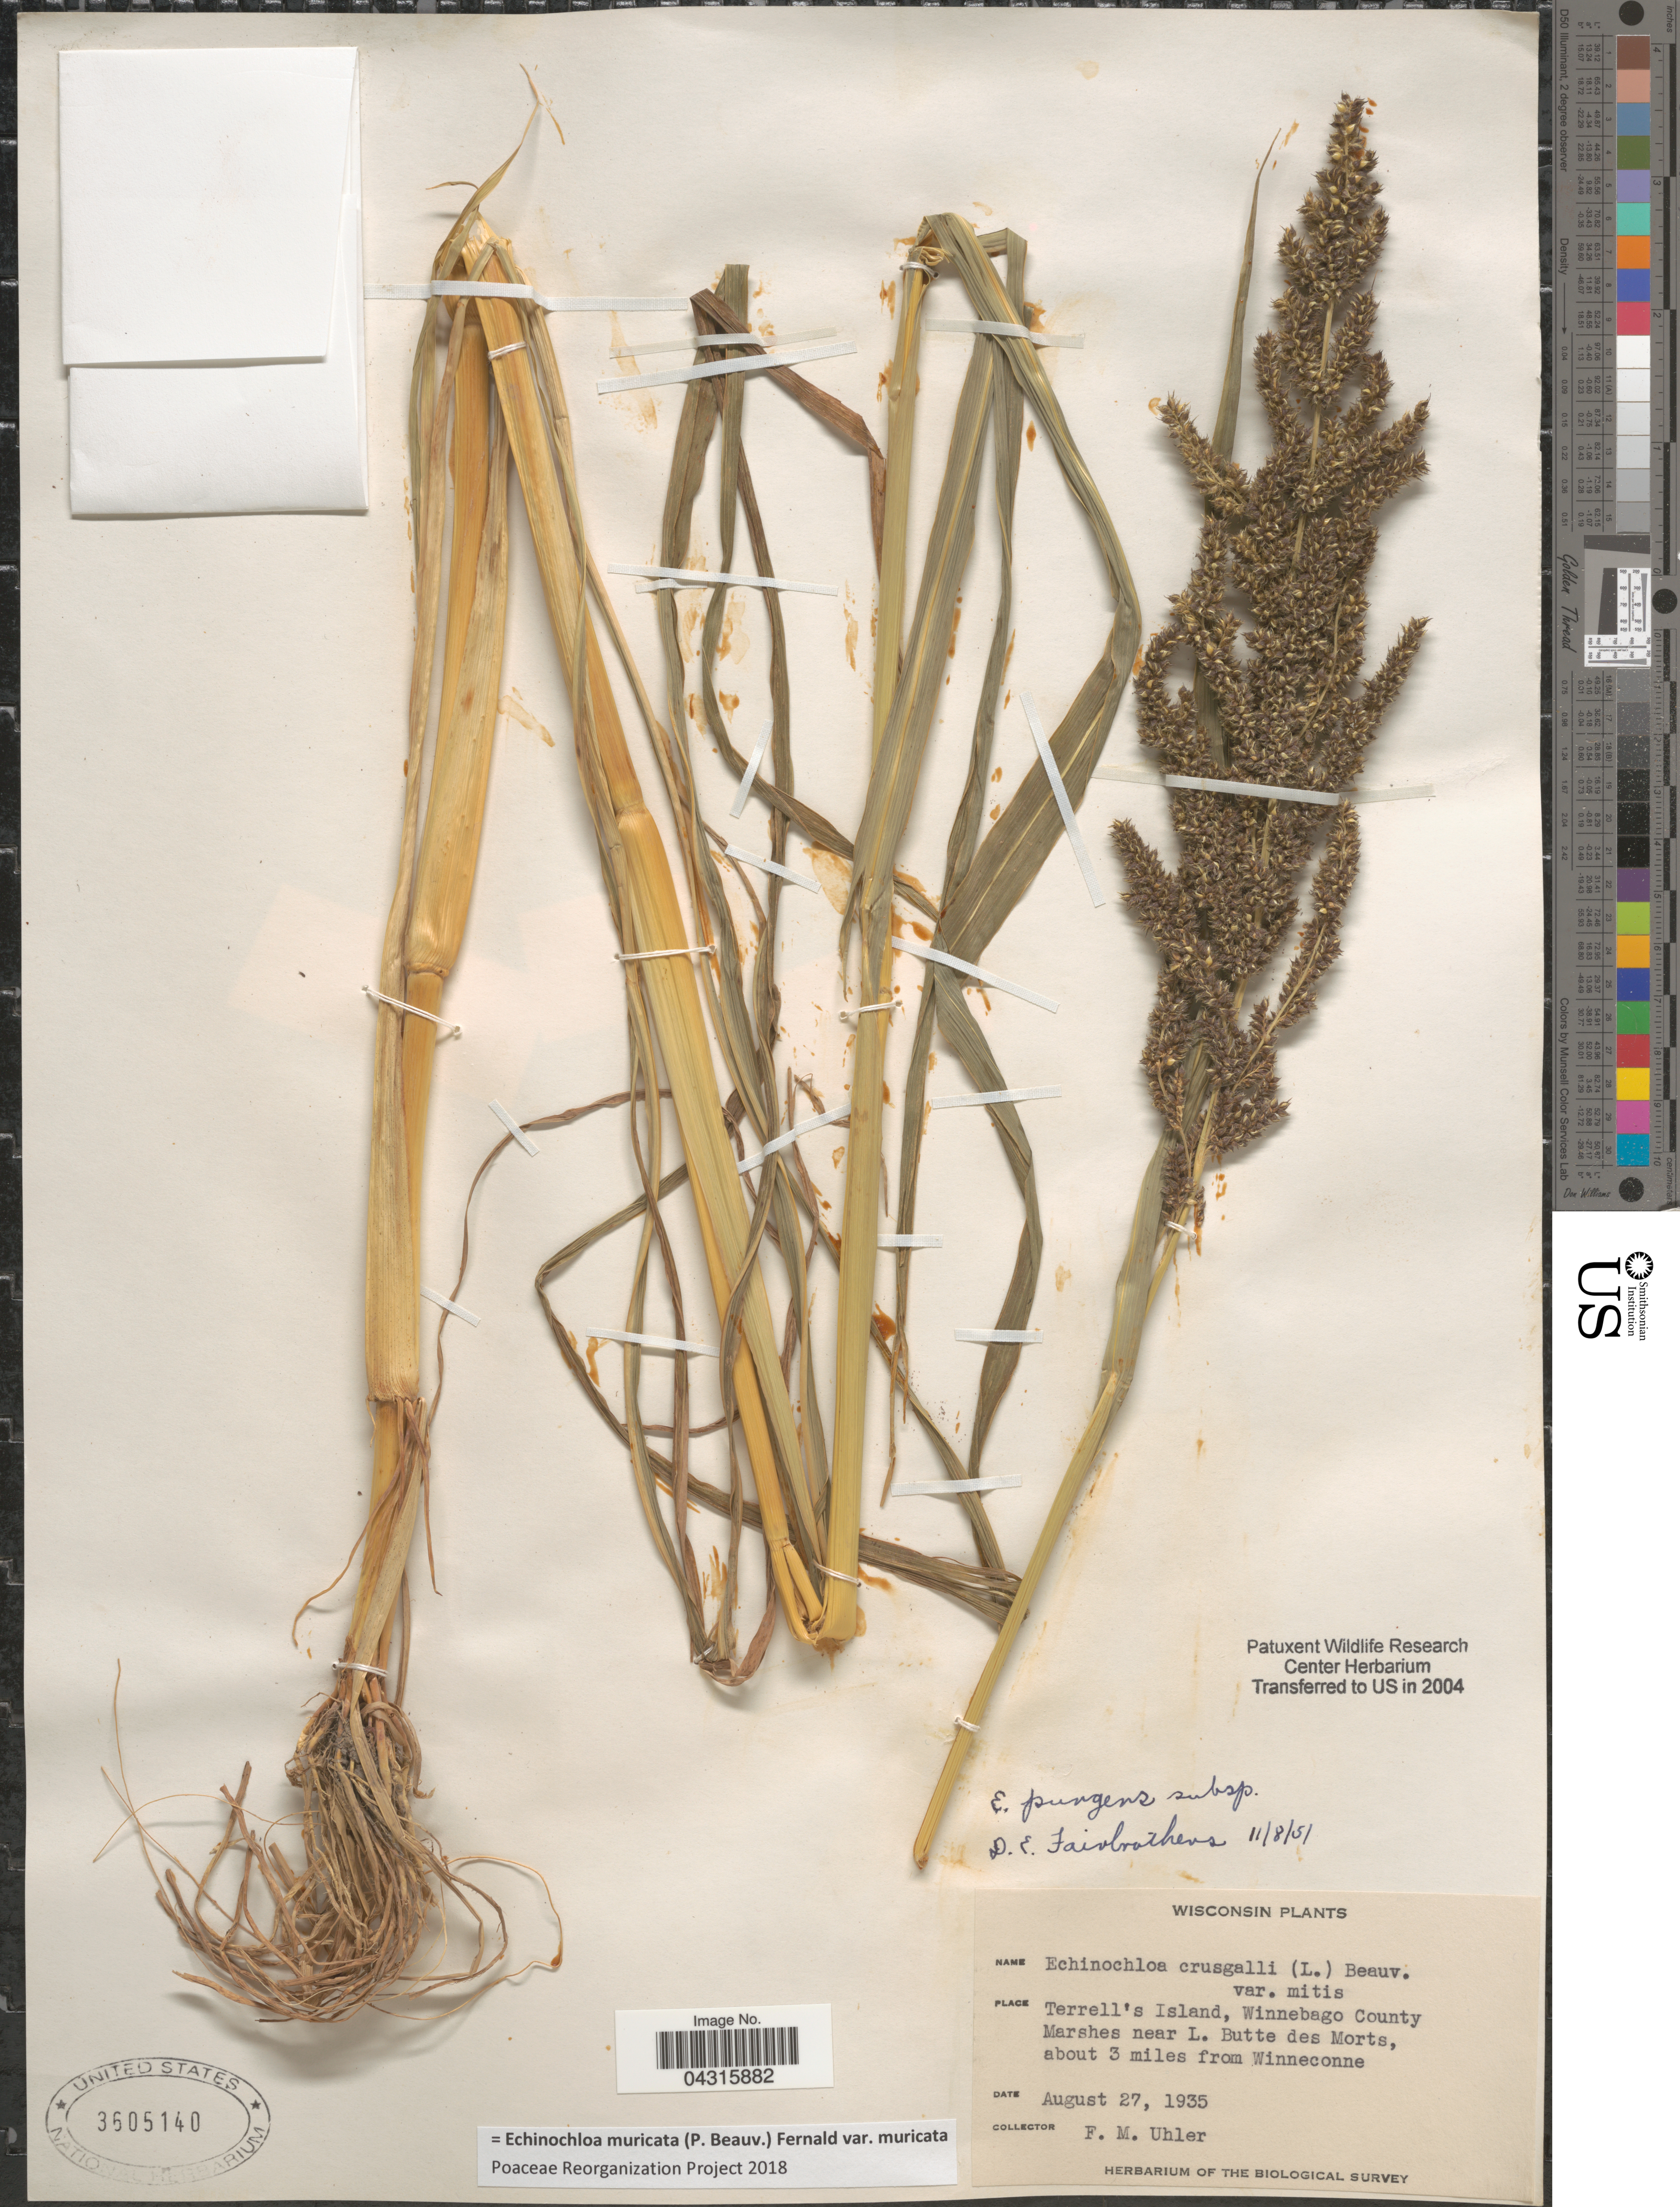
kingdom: Plantae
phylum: Tracheophyta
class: Liliopsida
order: Poales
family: Poaceae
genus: Echinochloa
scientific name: Echinochloa muricata var. muricata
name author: (P. Beauv.) Fernald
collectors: F. M. Uhler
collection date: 1935-08-27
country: United States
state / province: Wisconsin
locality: Terrell's Island, Winnebago County Marshes near L. Butte des Morts, about 3 miles from Winneconne. The Biological Survey.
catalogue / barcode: US 3605140